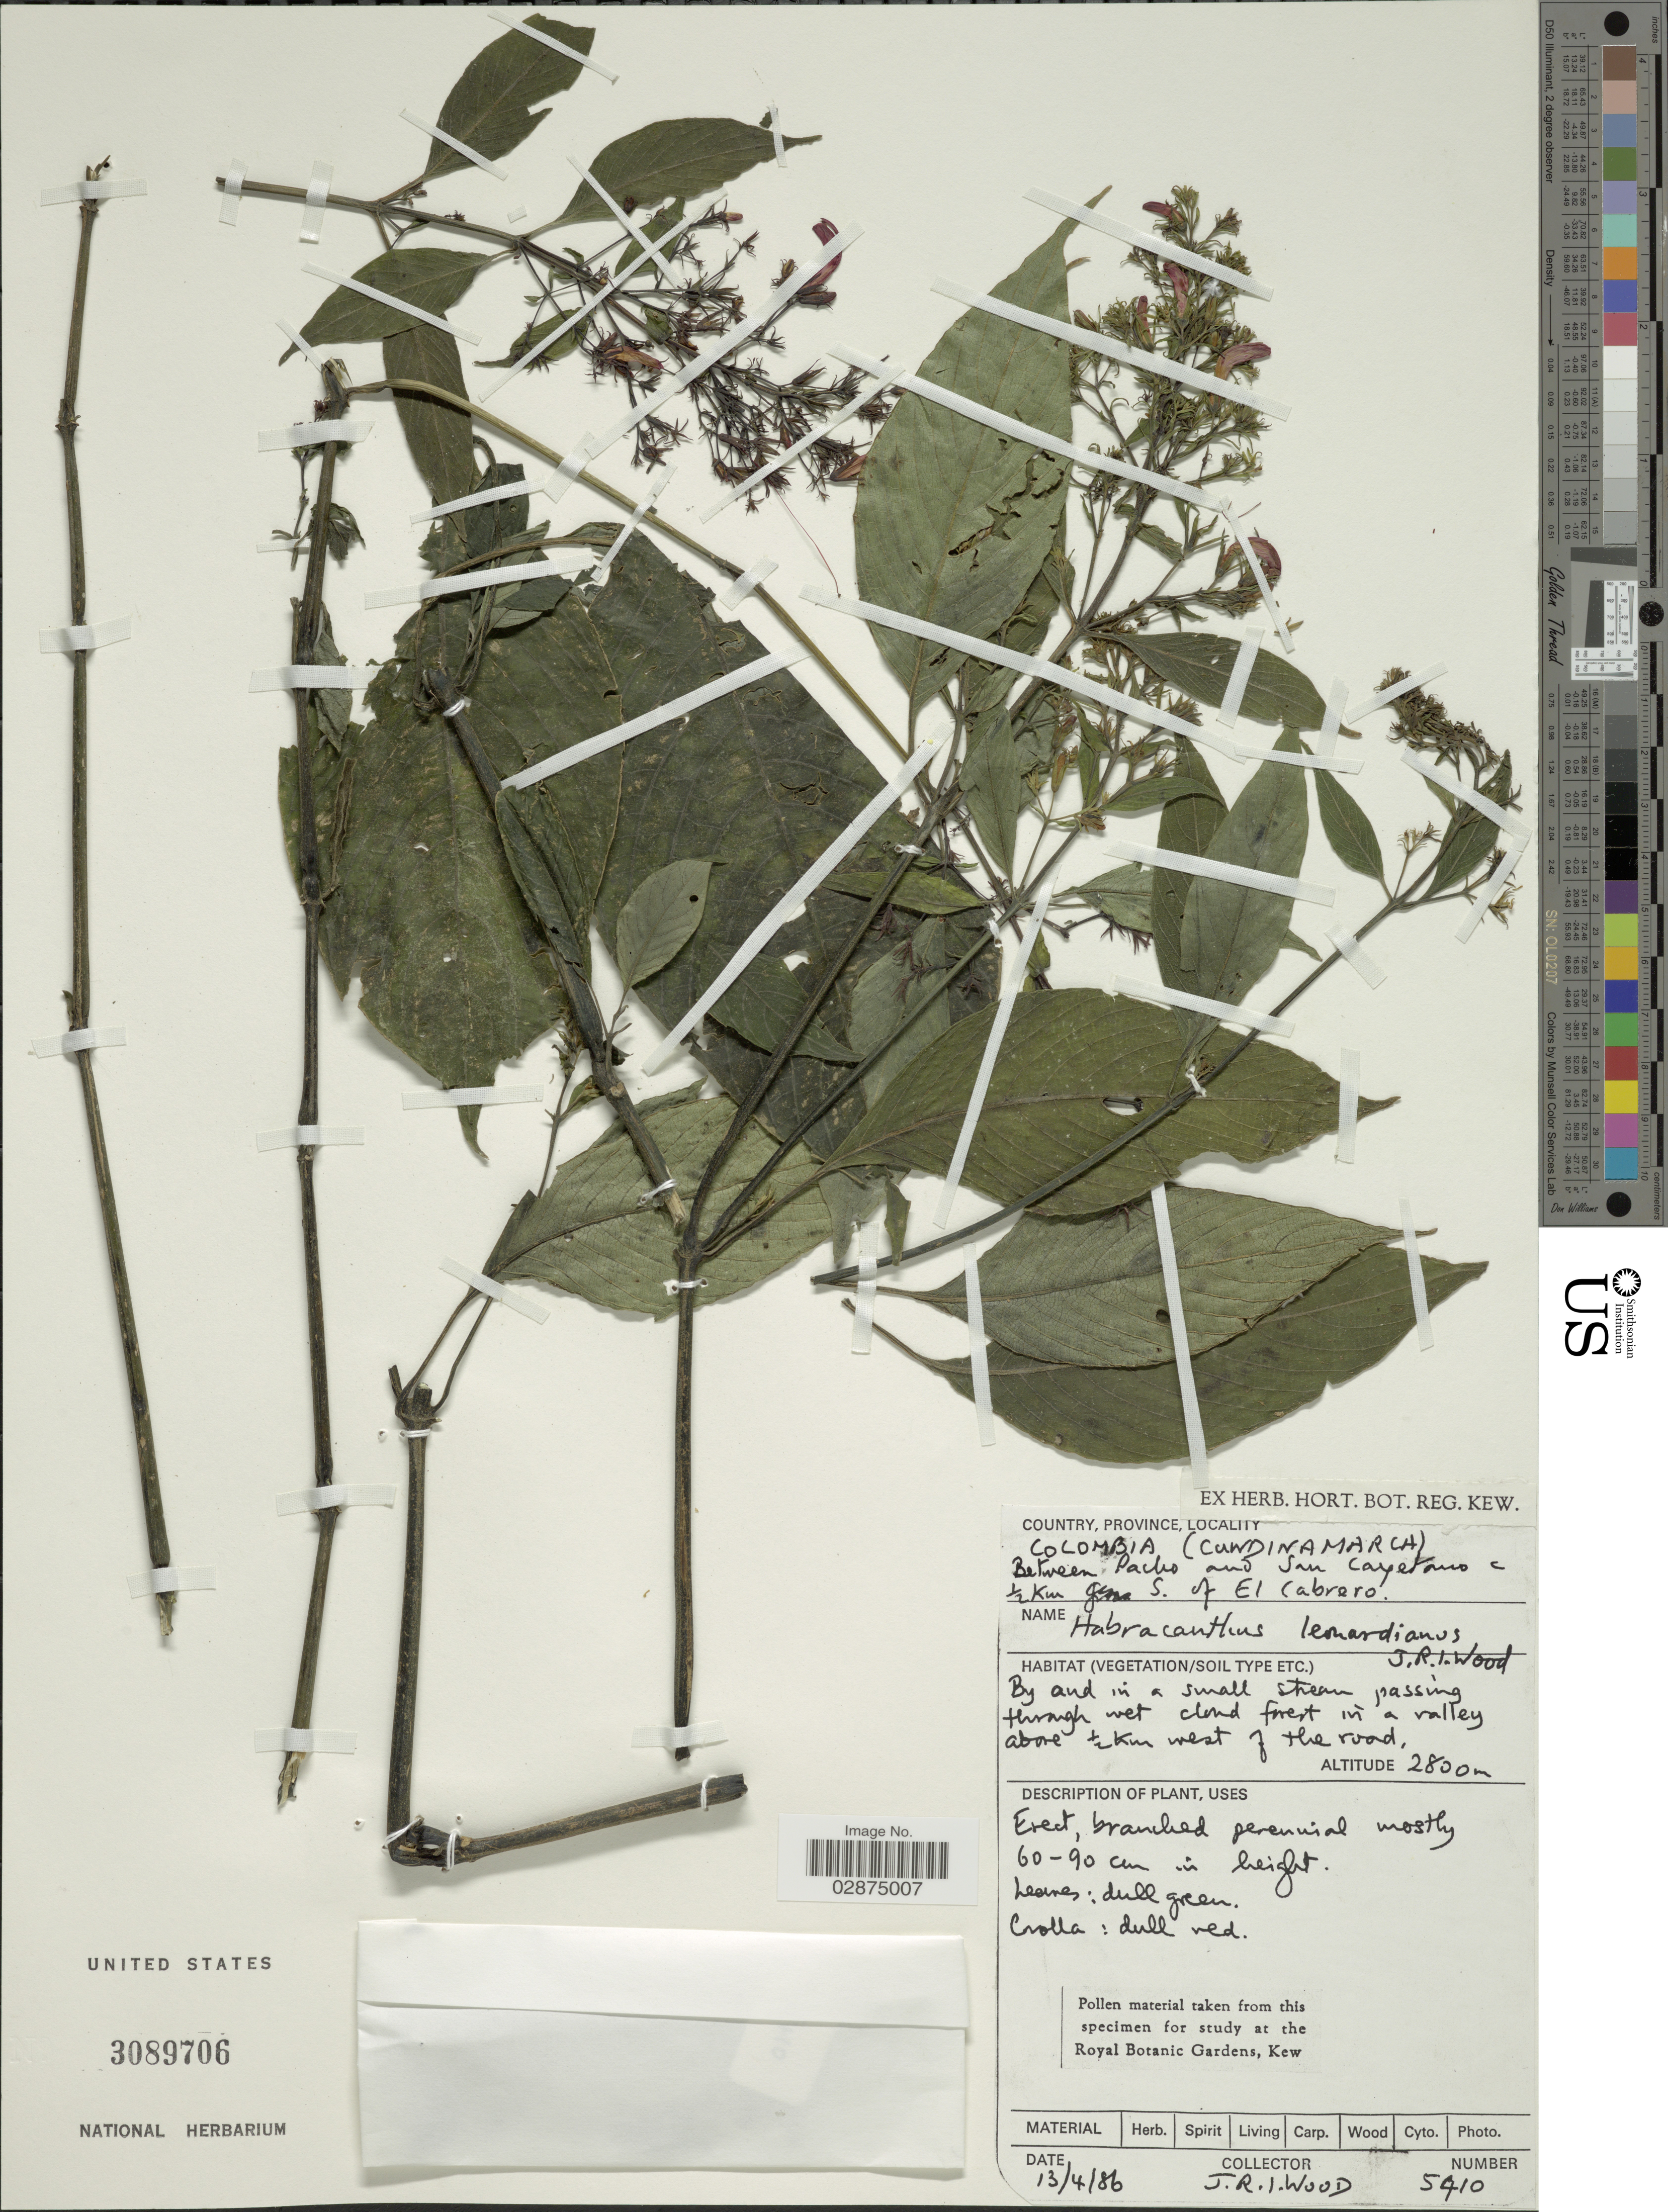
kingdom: Plantae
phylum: Tracheophyta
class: Magnoliopsida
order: Lamiales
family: Acanthaceae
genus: Habracanthus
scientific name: Habracanthus leonardianus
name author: J.R.I. Wood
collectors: J. R. I. Wood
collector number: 5410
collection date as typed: Transcribed d/m/y: 13/4/86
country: Colombia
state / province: Cundinamarca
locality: Between Pacho and San Cayetano c ½ km Gena [interpreted] S. of El Cabraro.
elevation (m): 2800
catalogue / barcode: US 3089706